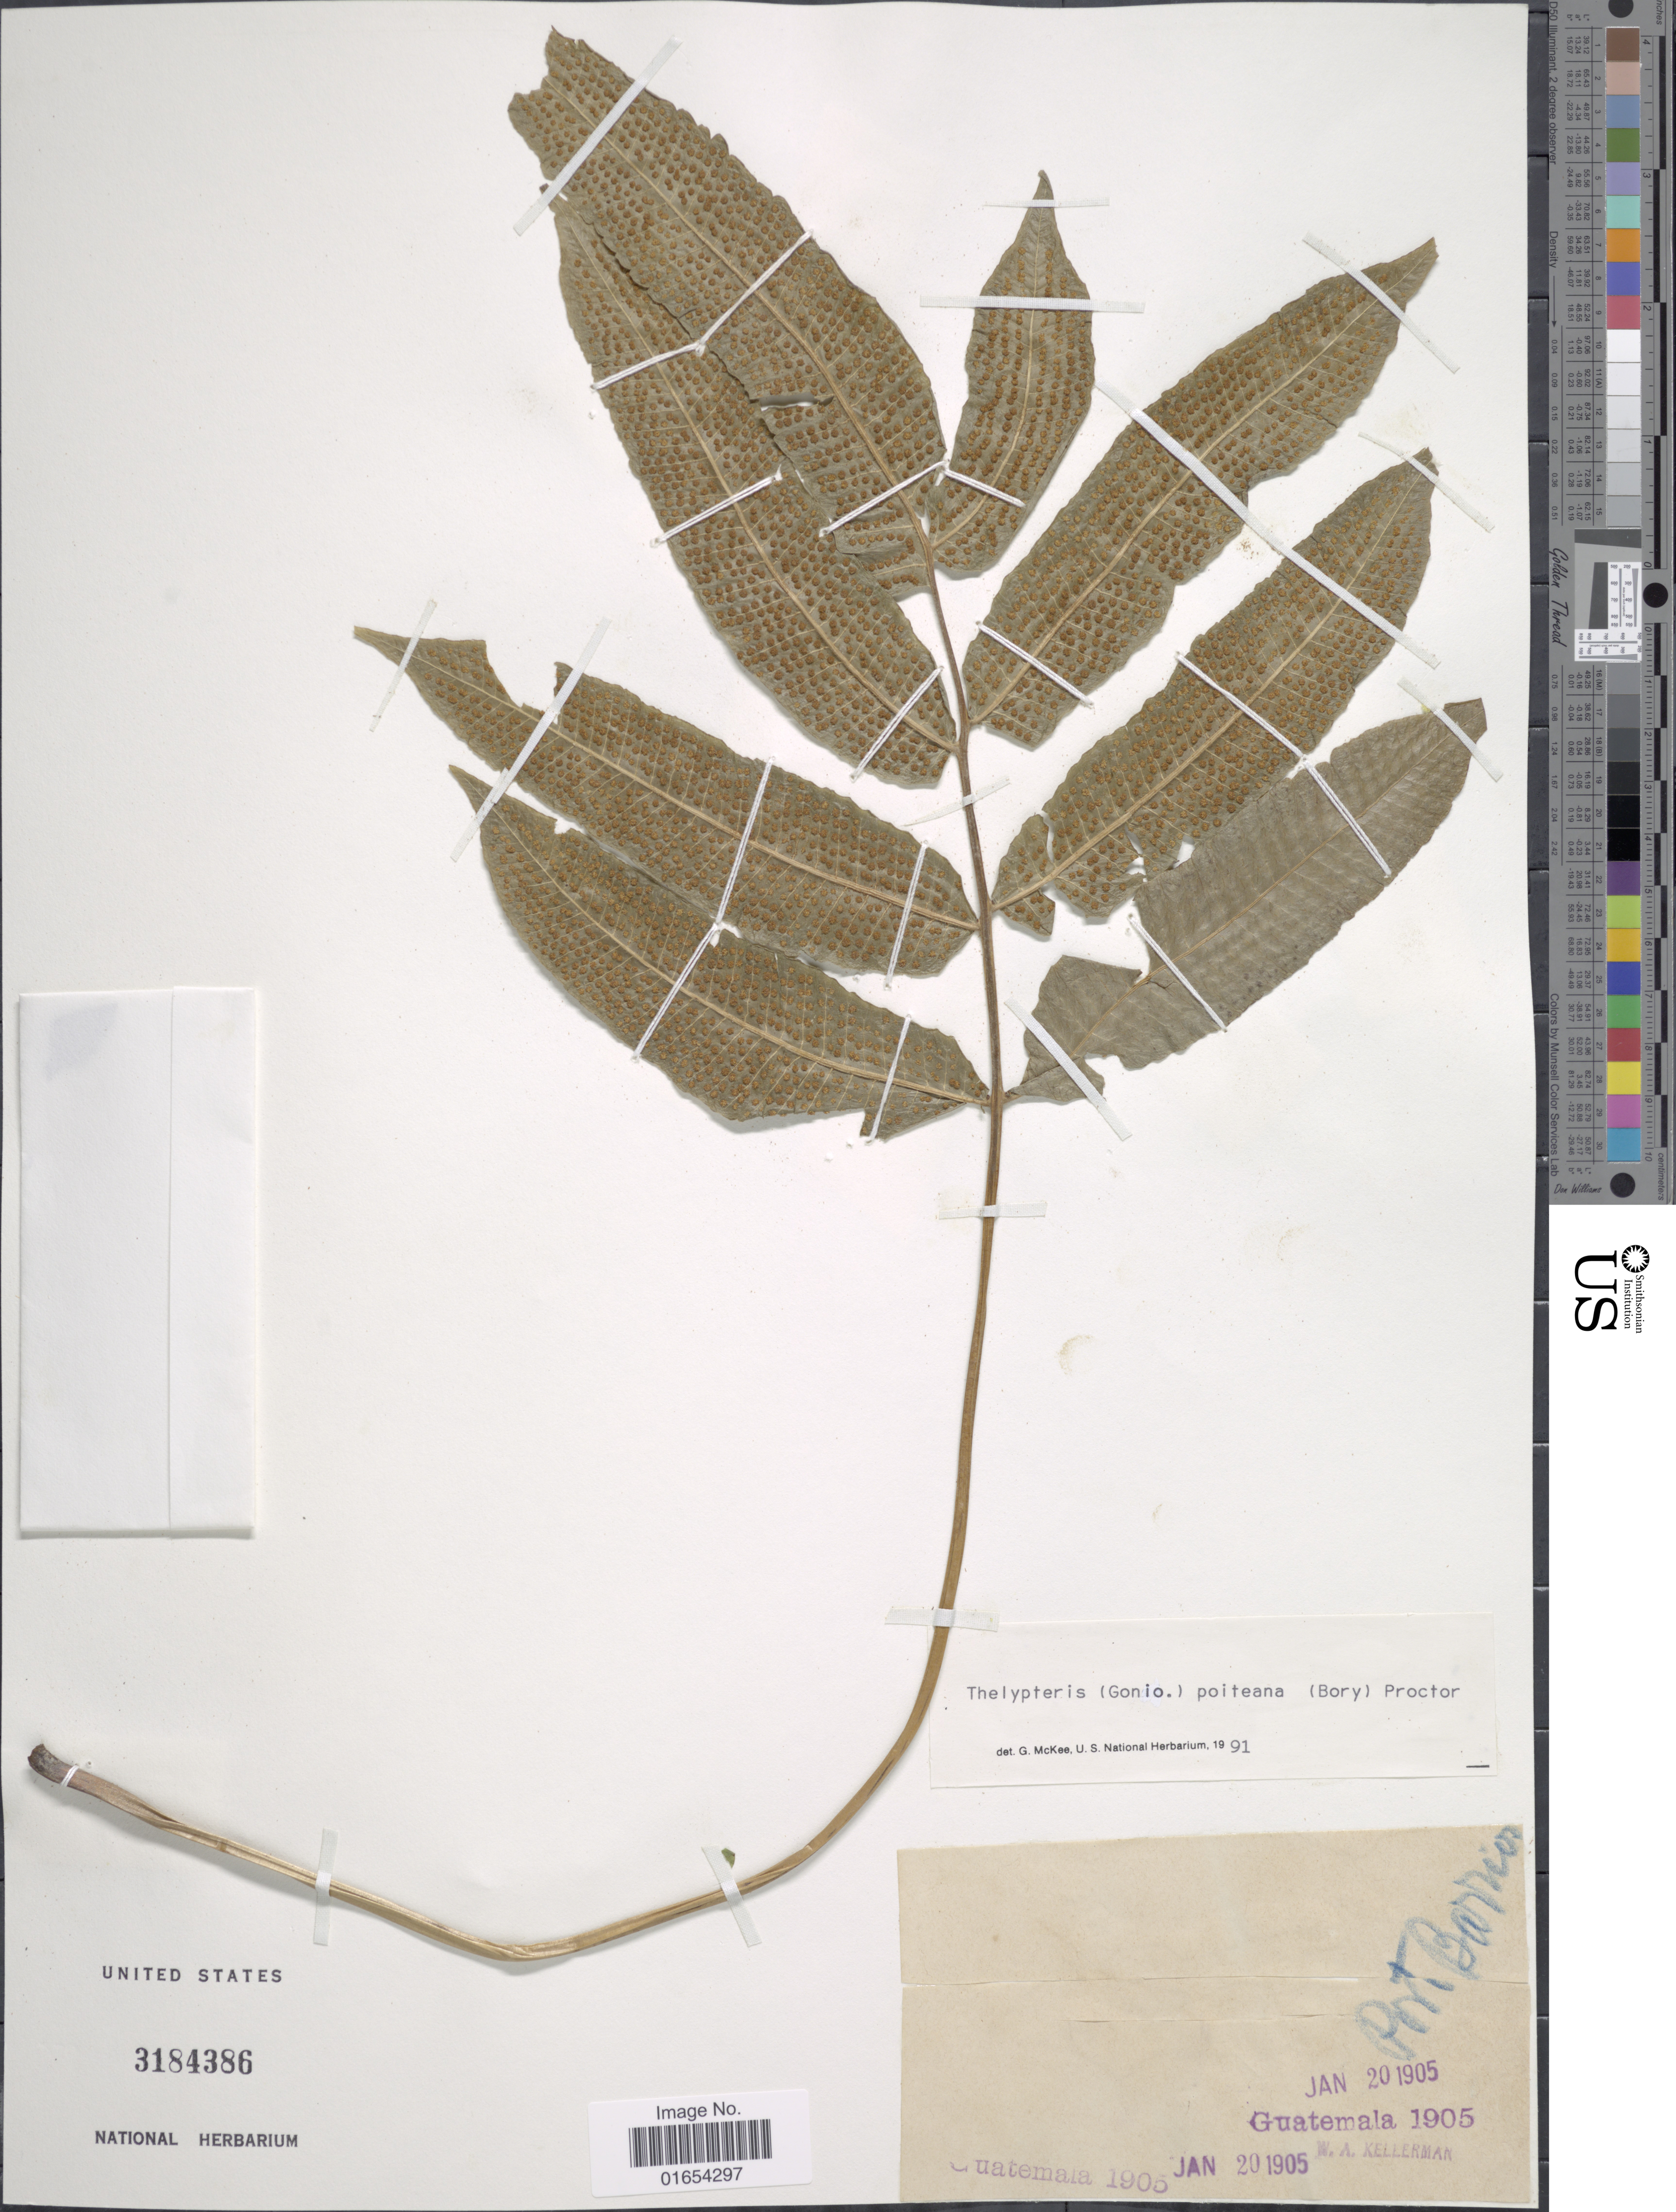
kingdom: Plantae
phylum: Tracheophyta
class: Polypodiopsida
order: Polypodiales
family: Thelypteridaceae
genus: Goniopteris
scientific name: Goniopteris poiteana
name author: (Bory) Ching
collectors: W. Kellerman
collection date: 1905-01-20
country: Guatemala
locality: Port Barrios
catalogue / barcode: US 3184386